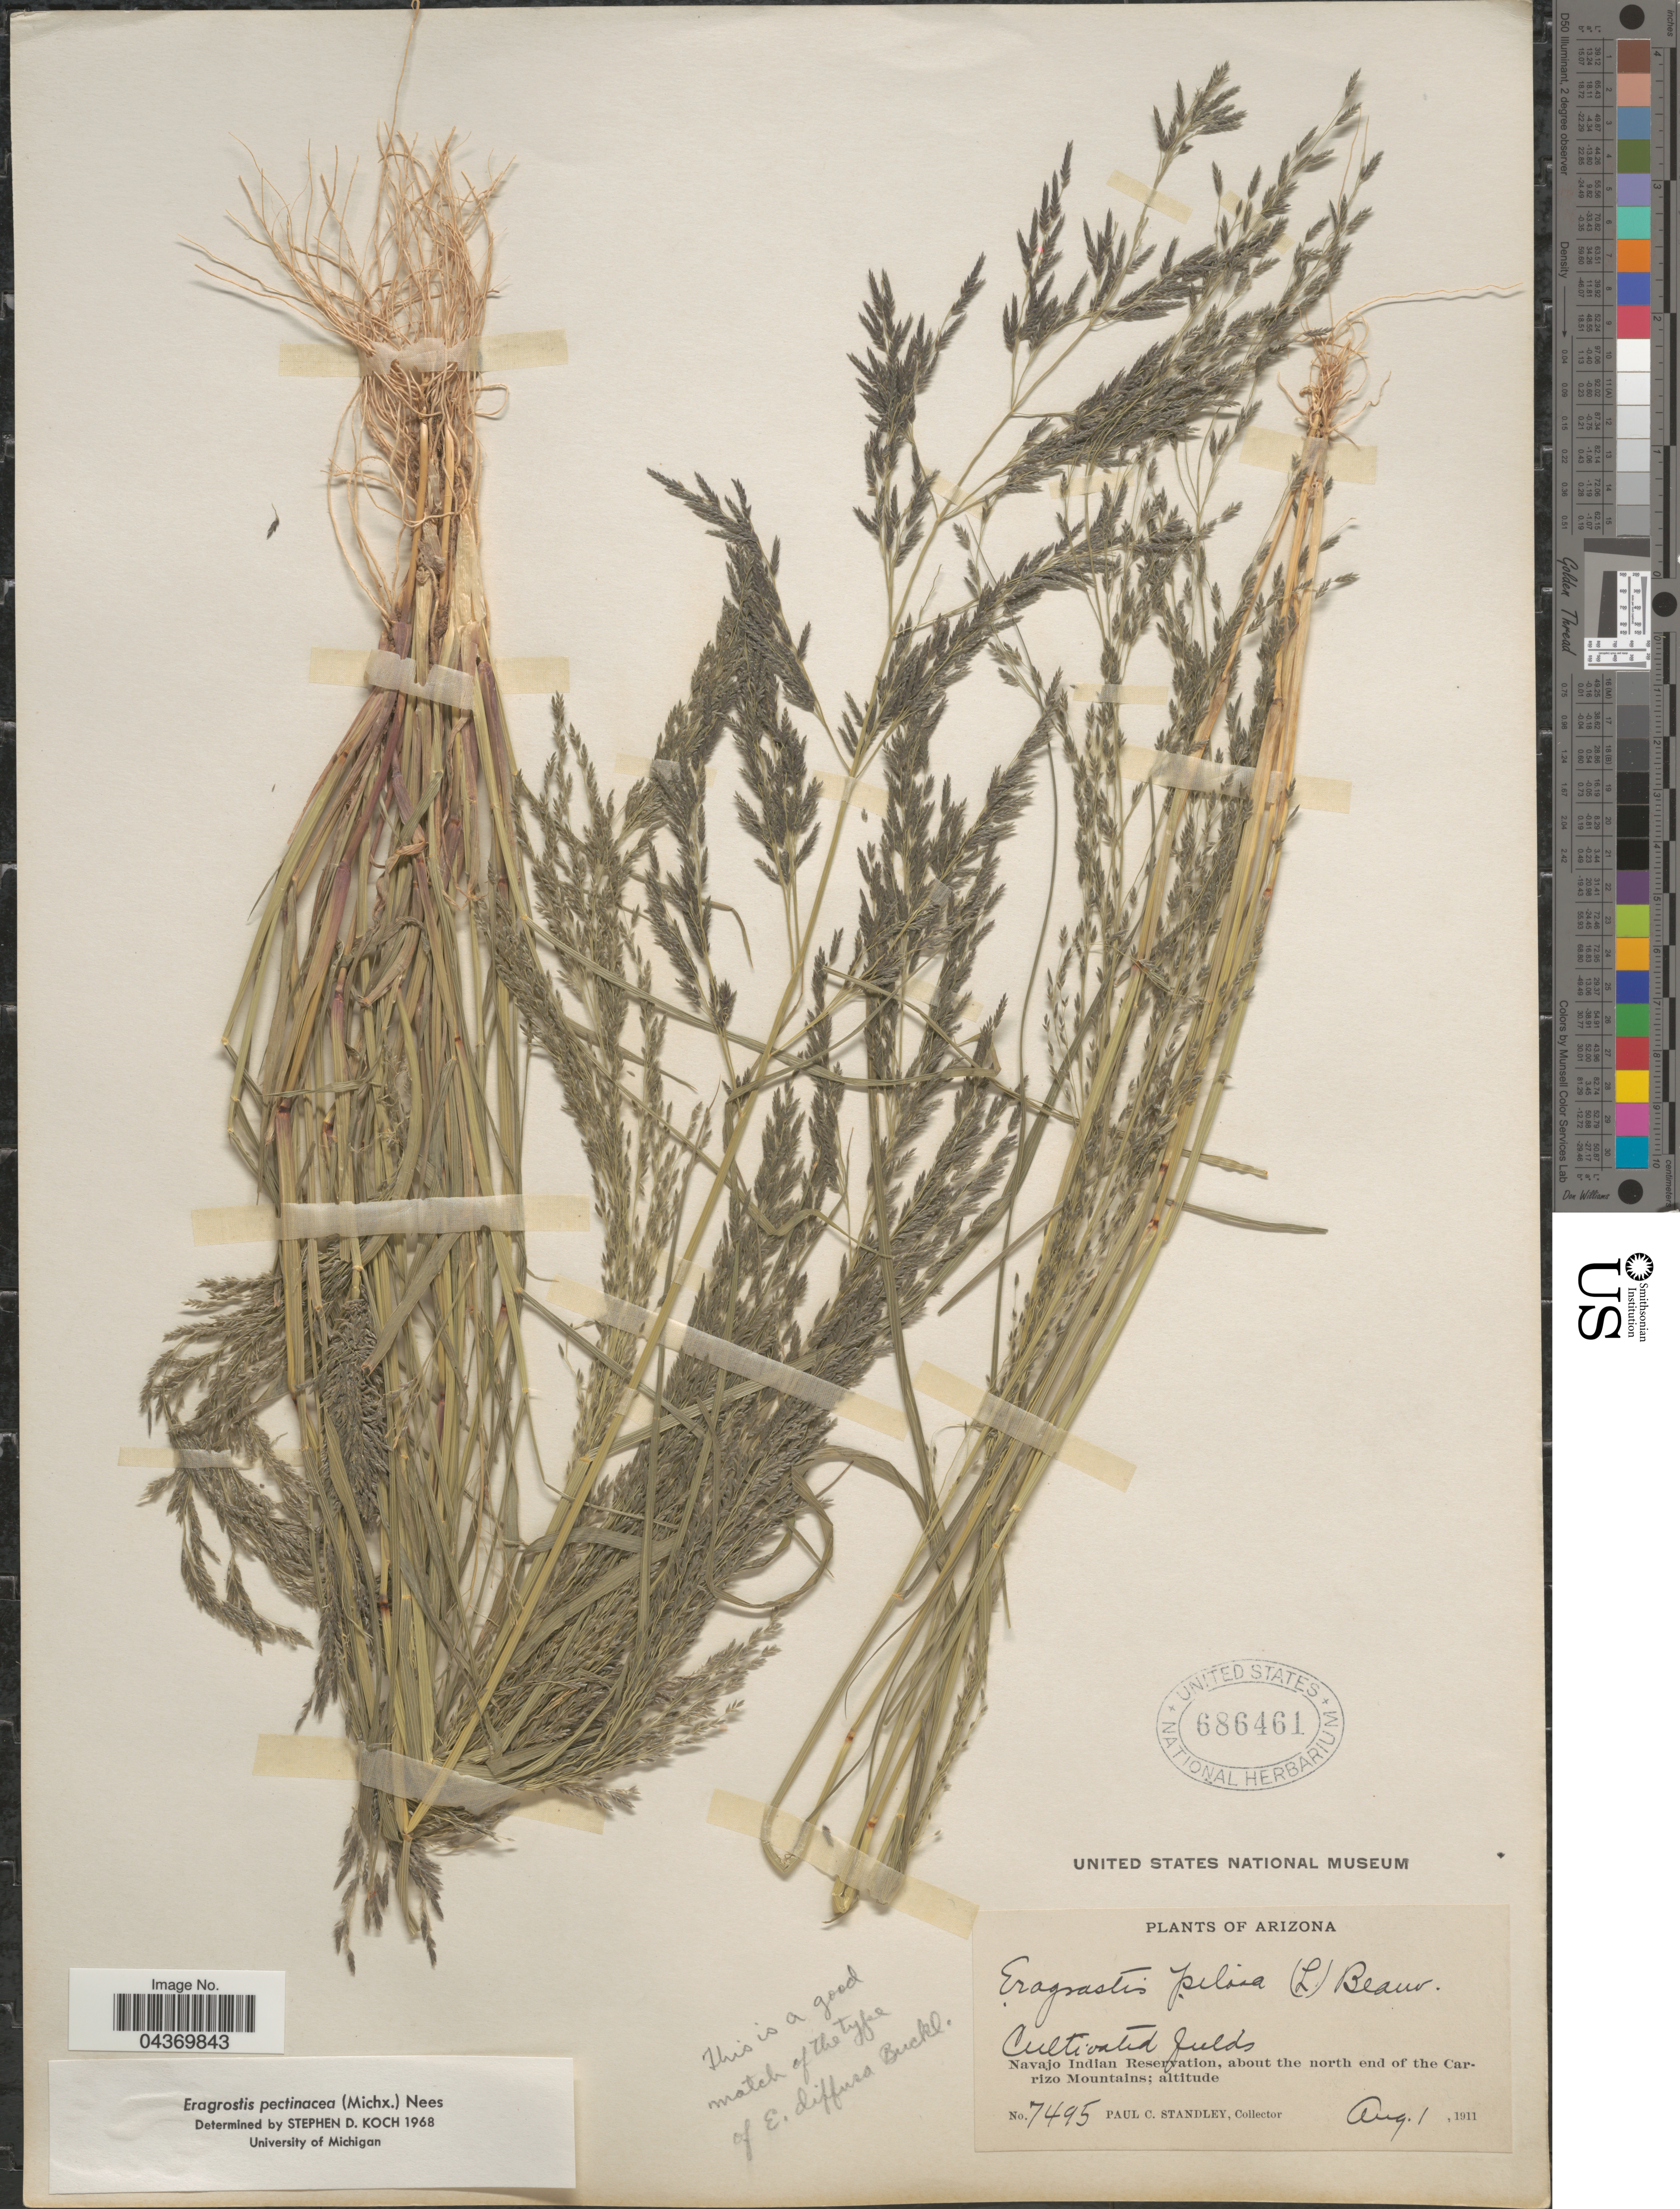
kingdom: Plantae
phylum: Tracheophyta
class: Liliopsida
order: Poales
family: Poaceae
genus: Eragrostis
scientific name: Eragrostis pectinacea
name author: (Michx.) Nees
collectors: P. C. Standley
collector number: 7495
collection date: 1911-08-01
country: United States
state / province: Arizona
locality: Navajo Indian Reservation, about the north end of the Carrizo Mountains.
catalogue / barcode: US 686461